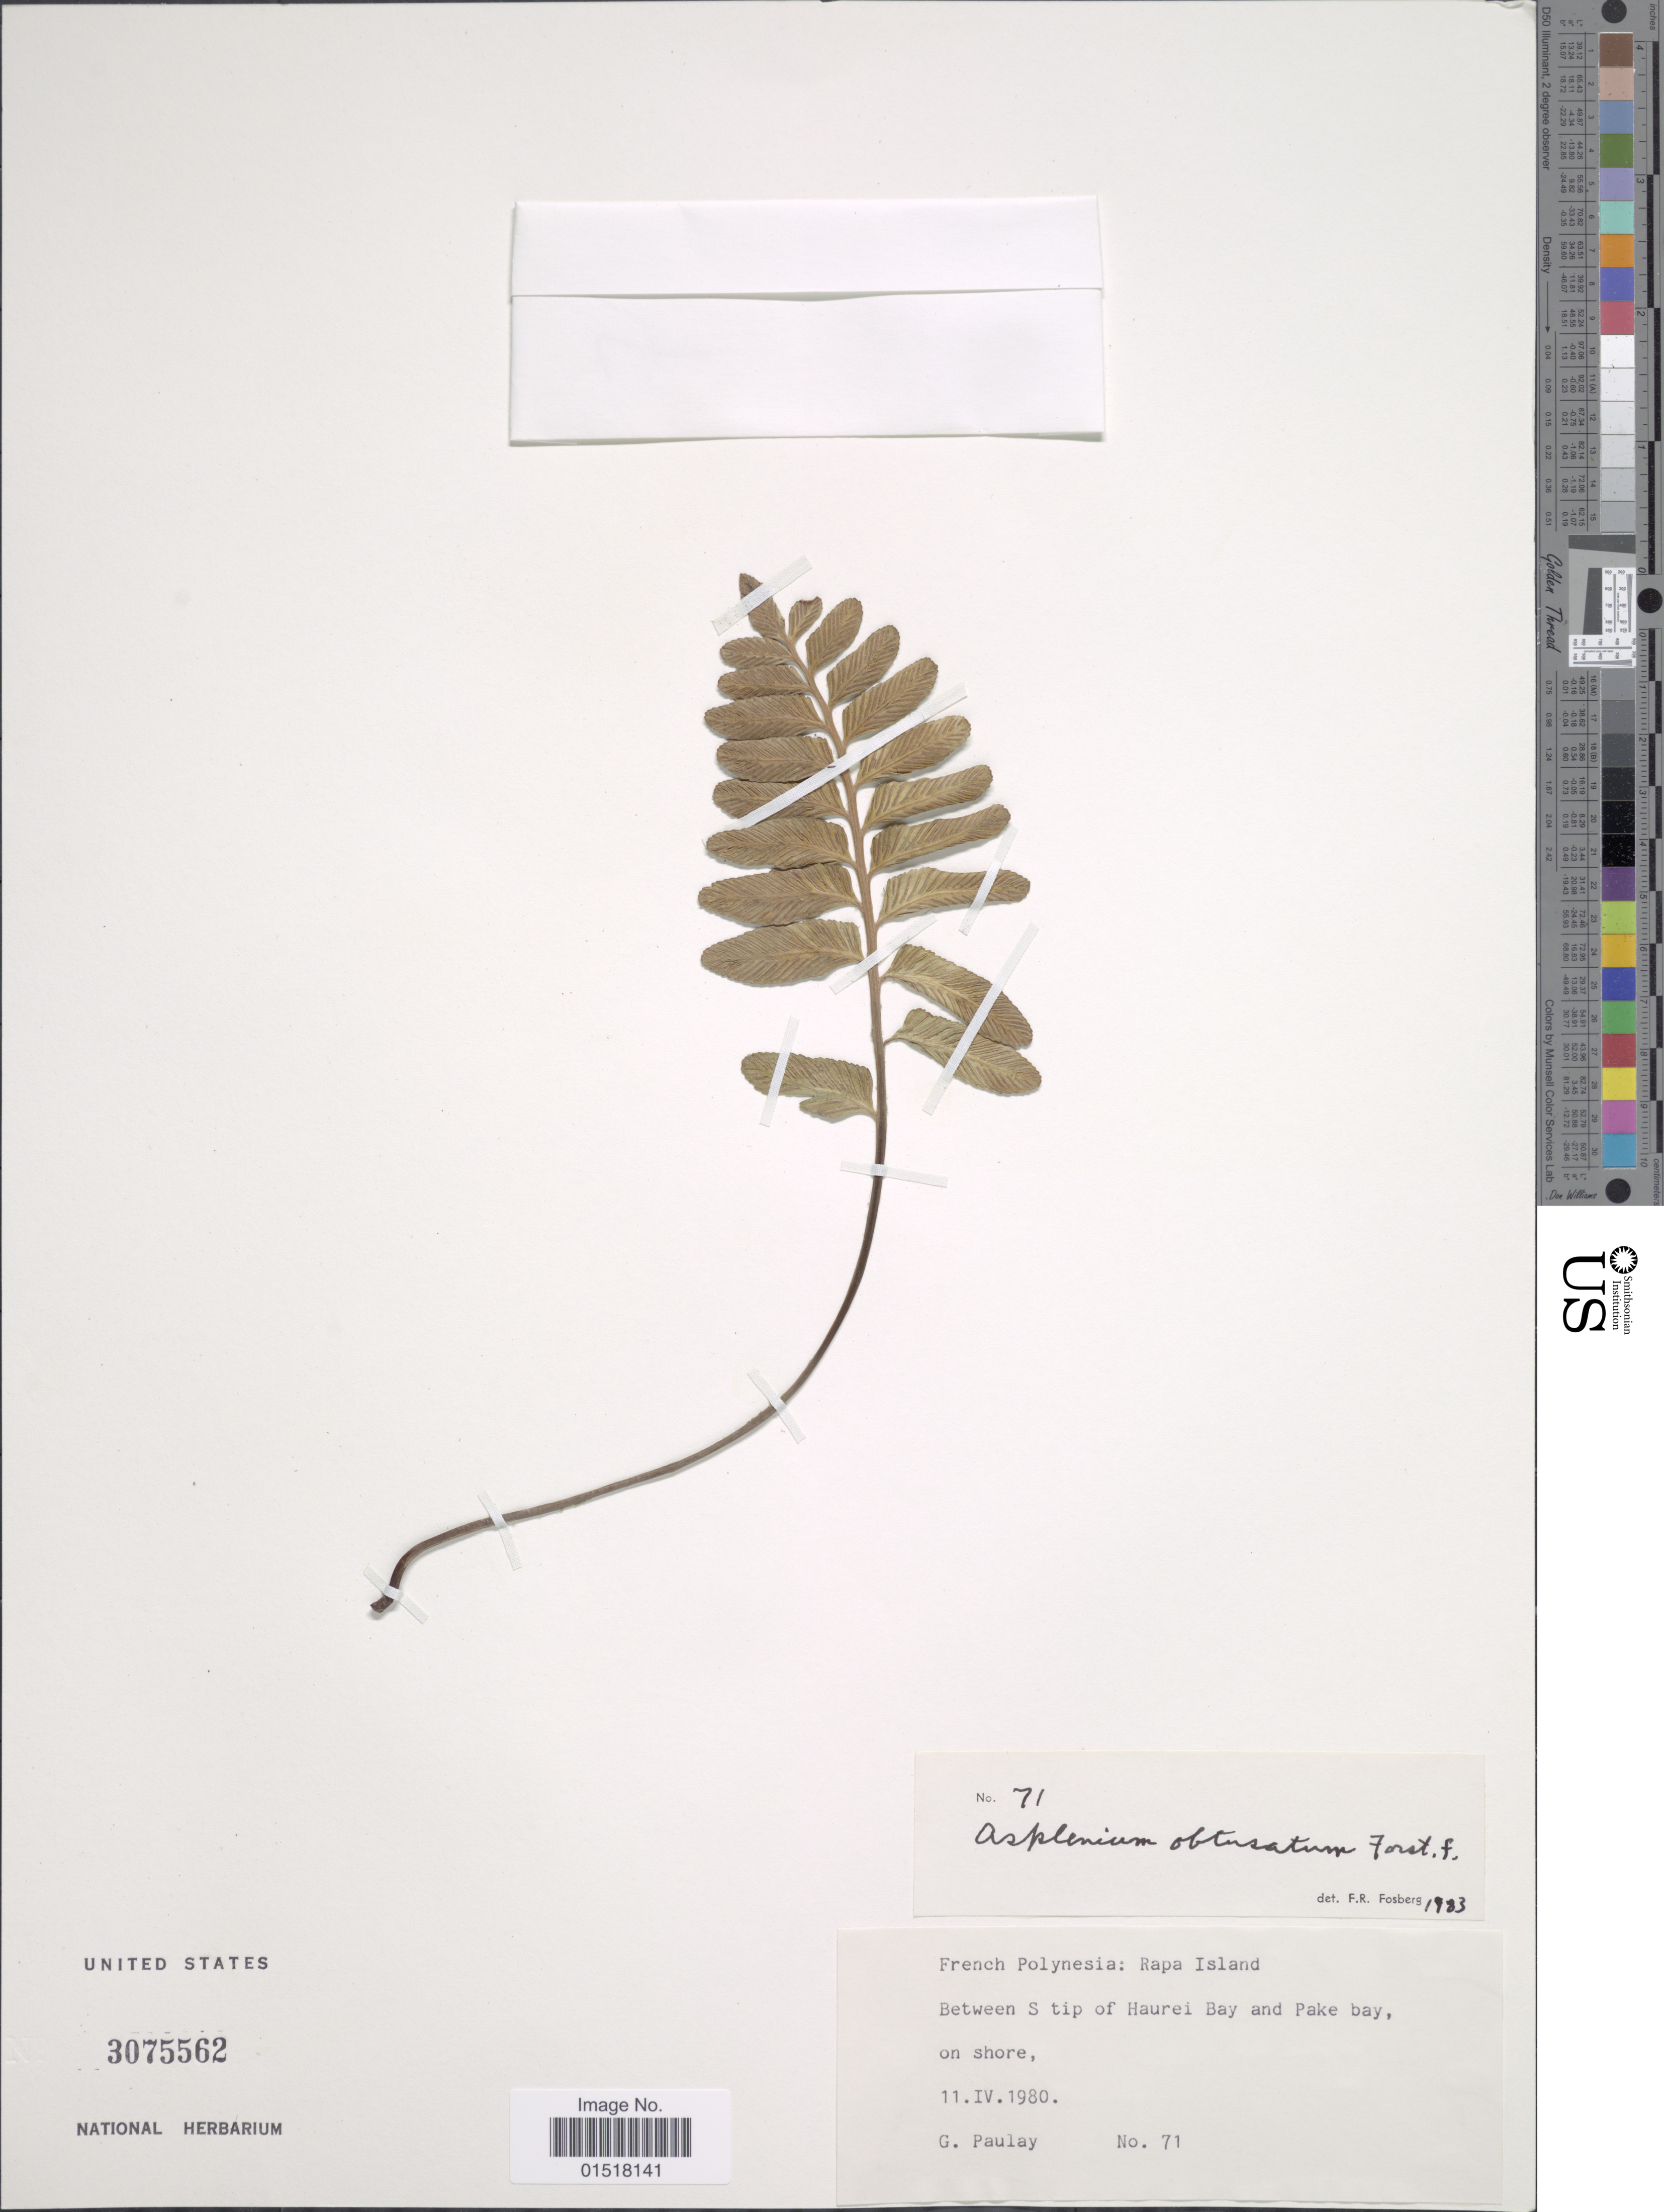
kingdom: Plantae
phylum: Tracheophyta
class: Polypodiopsida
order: Polypodiales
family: Aspleniaceae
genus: Asplenium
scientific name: Asplenium obtusatum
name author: G. Forst.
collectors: G. Paulay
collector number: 71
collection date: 1980-04-11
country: French Polynesia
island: Rapa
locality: Rapa Island. Between S tip of Haurei Bay and Pake bay, on shore.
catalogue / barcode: US 3075562